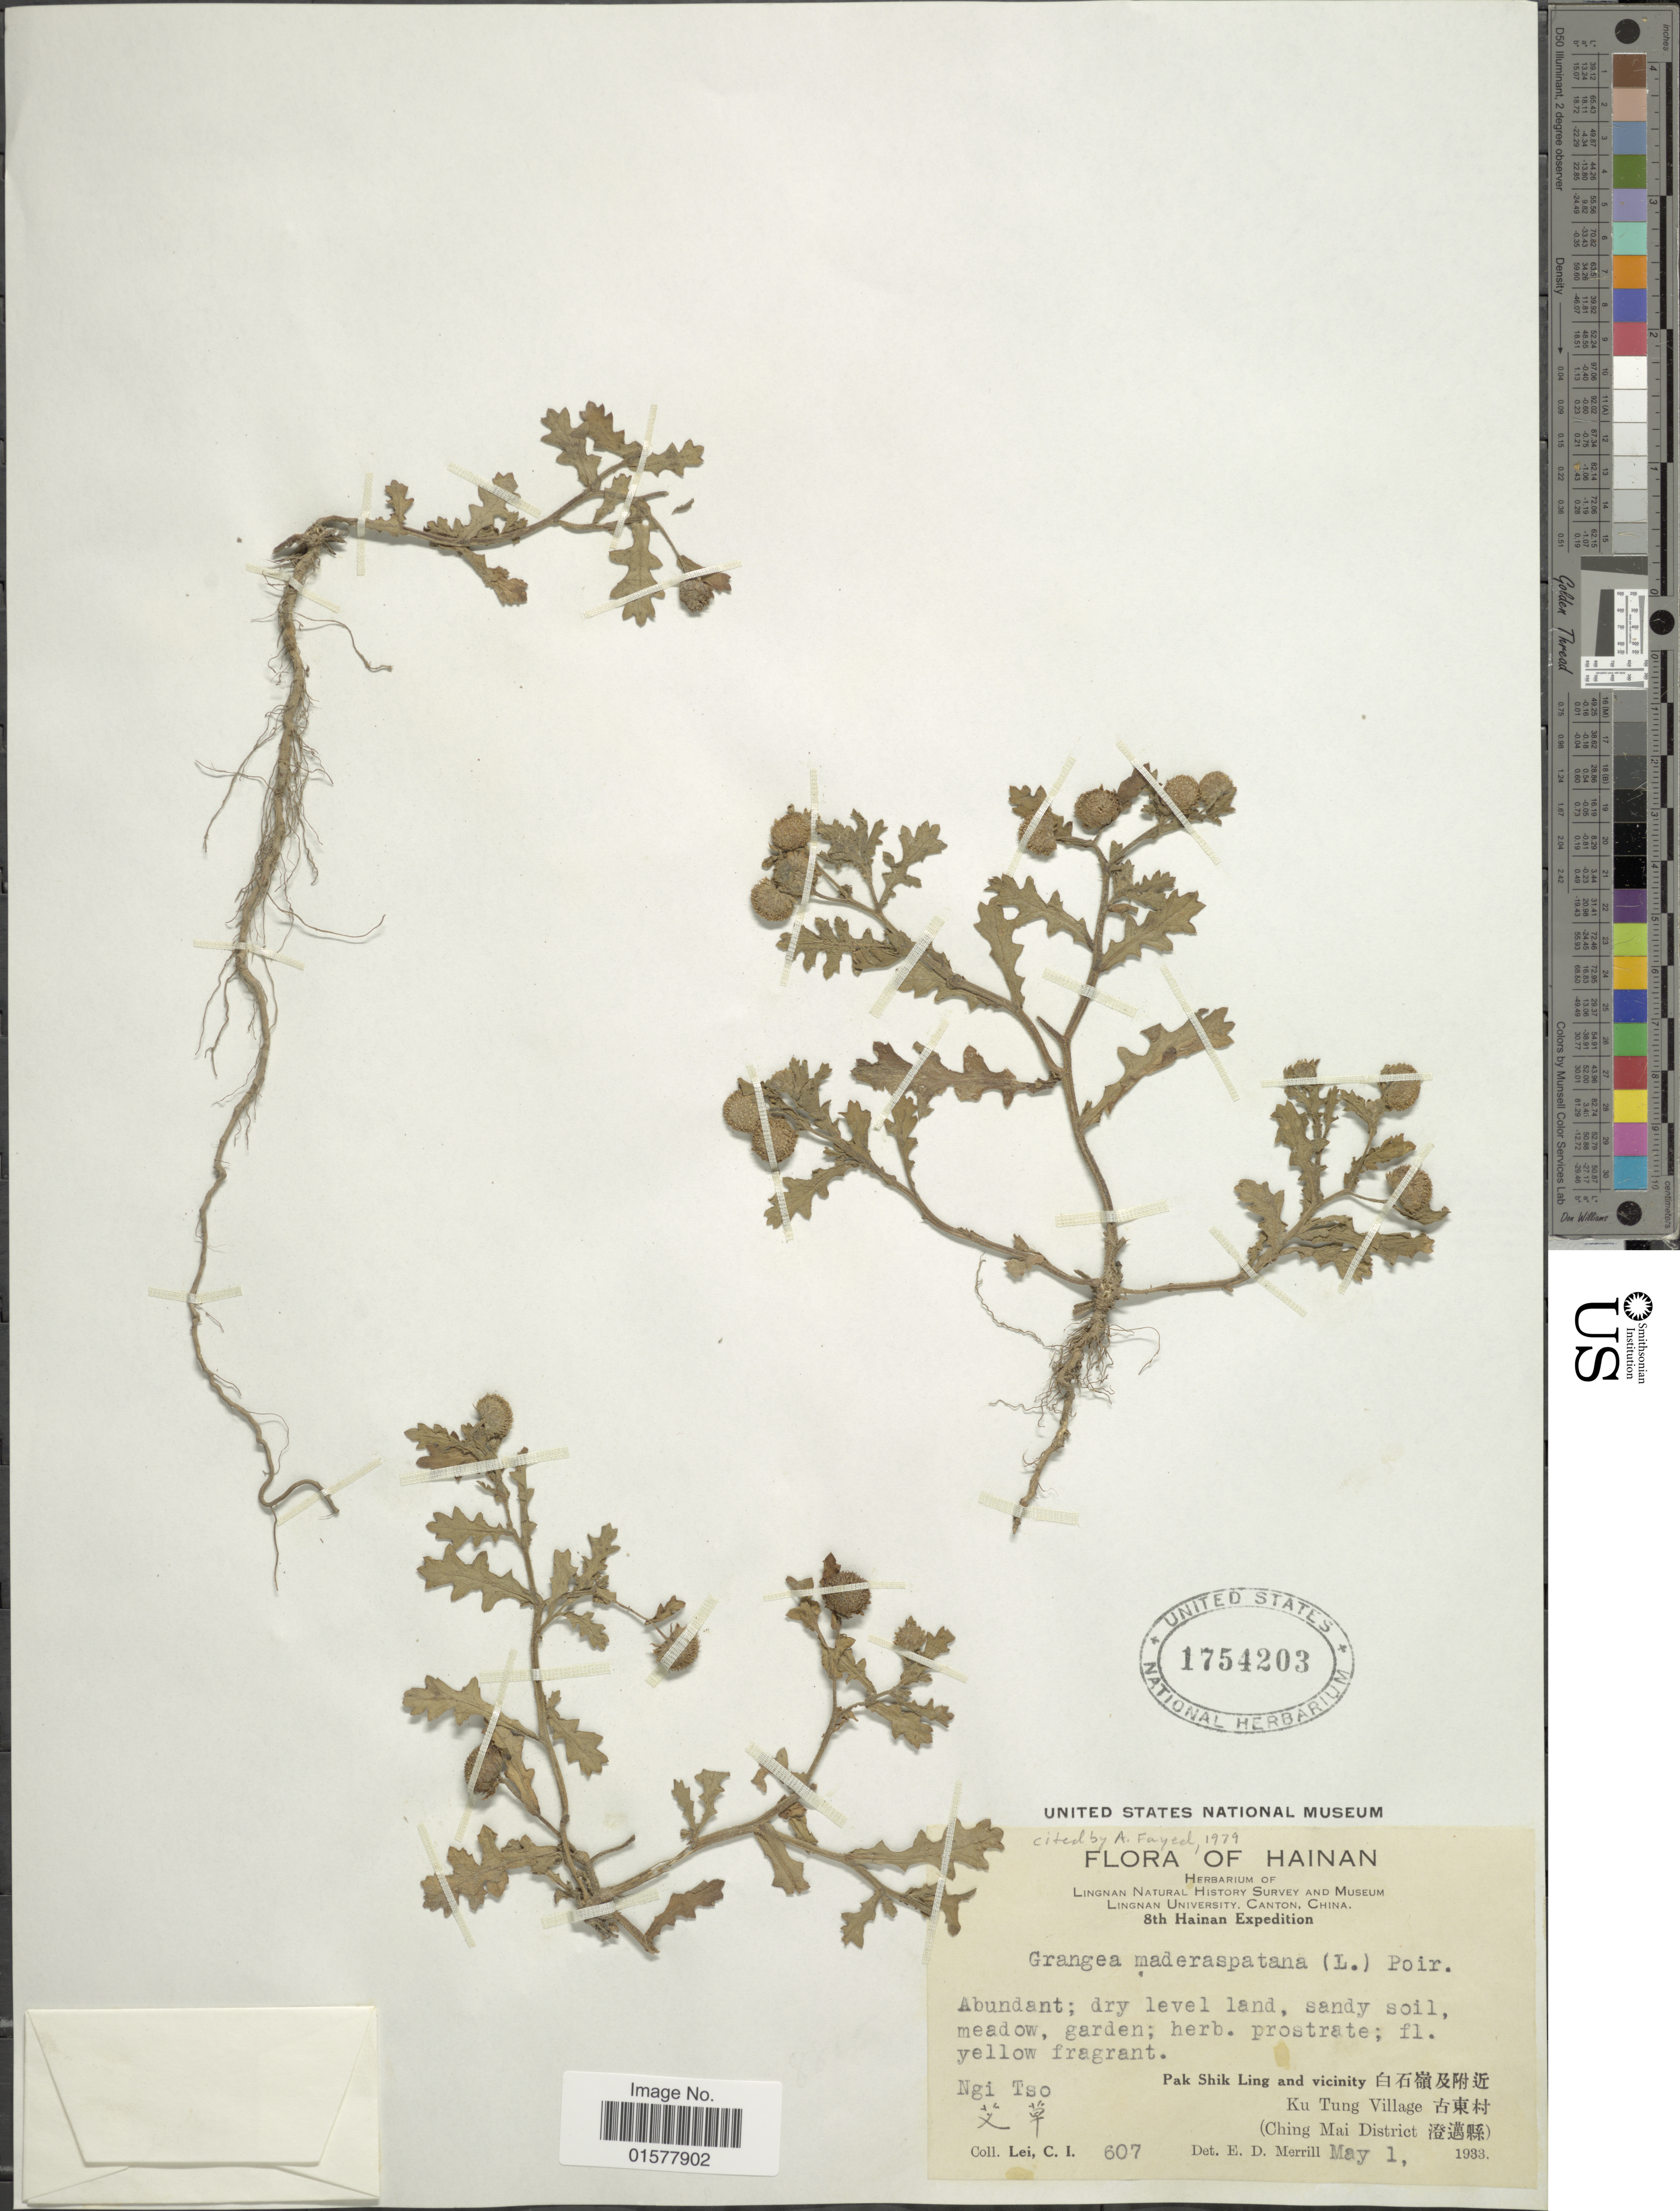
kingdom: Plantae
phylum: Tracheophyta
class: Magnoliopsida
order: Asterales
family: Asteraceae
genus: Grangea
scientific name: Grangea maderaspatana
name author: (L.) Poir.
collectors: C. I. Lei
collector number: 607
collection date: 1933-05-01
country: China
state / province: Hainan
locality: Pak Shik Ling and vicinity, Ngi Tso, Ku Tung Village (Ching Mai District)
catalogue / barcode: US 1754203